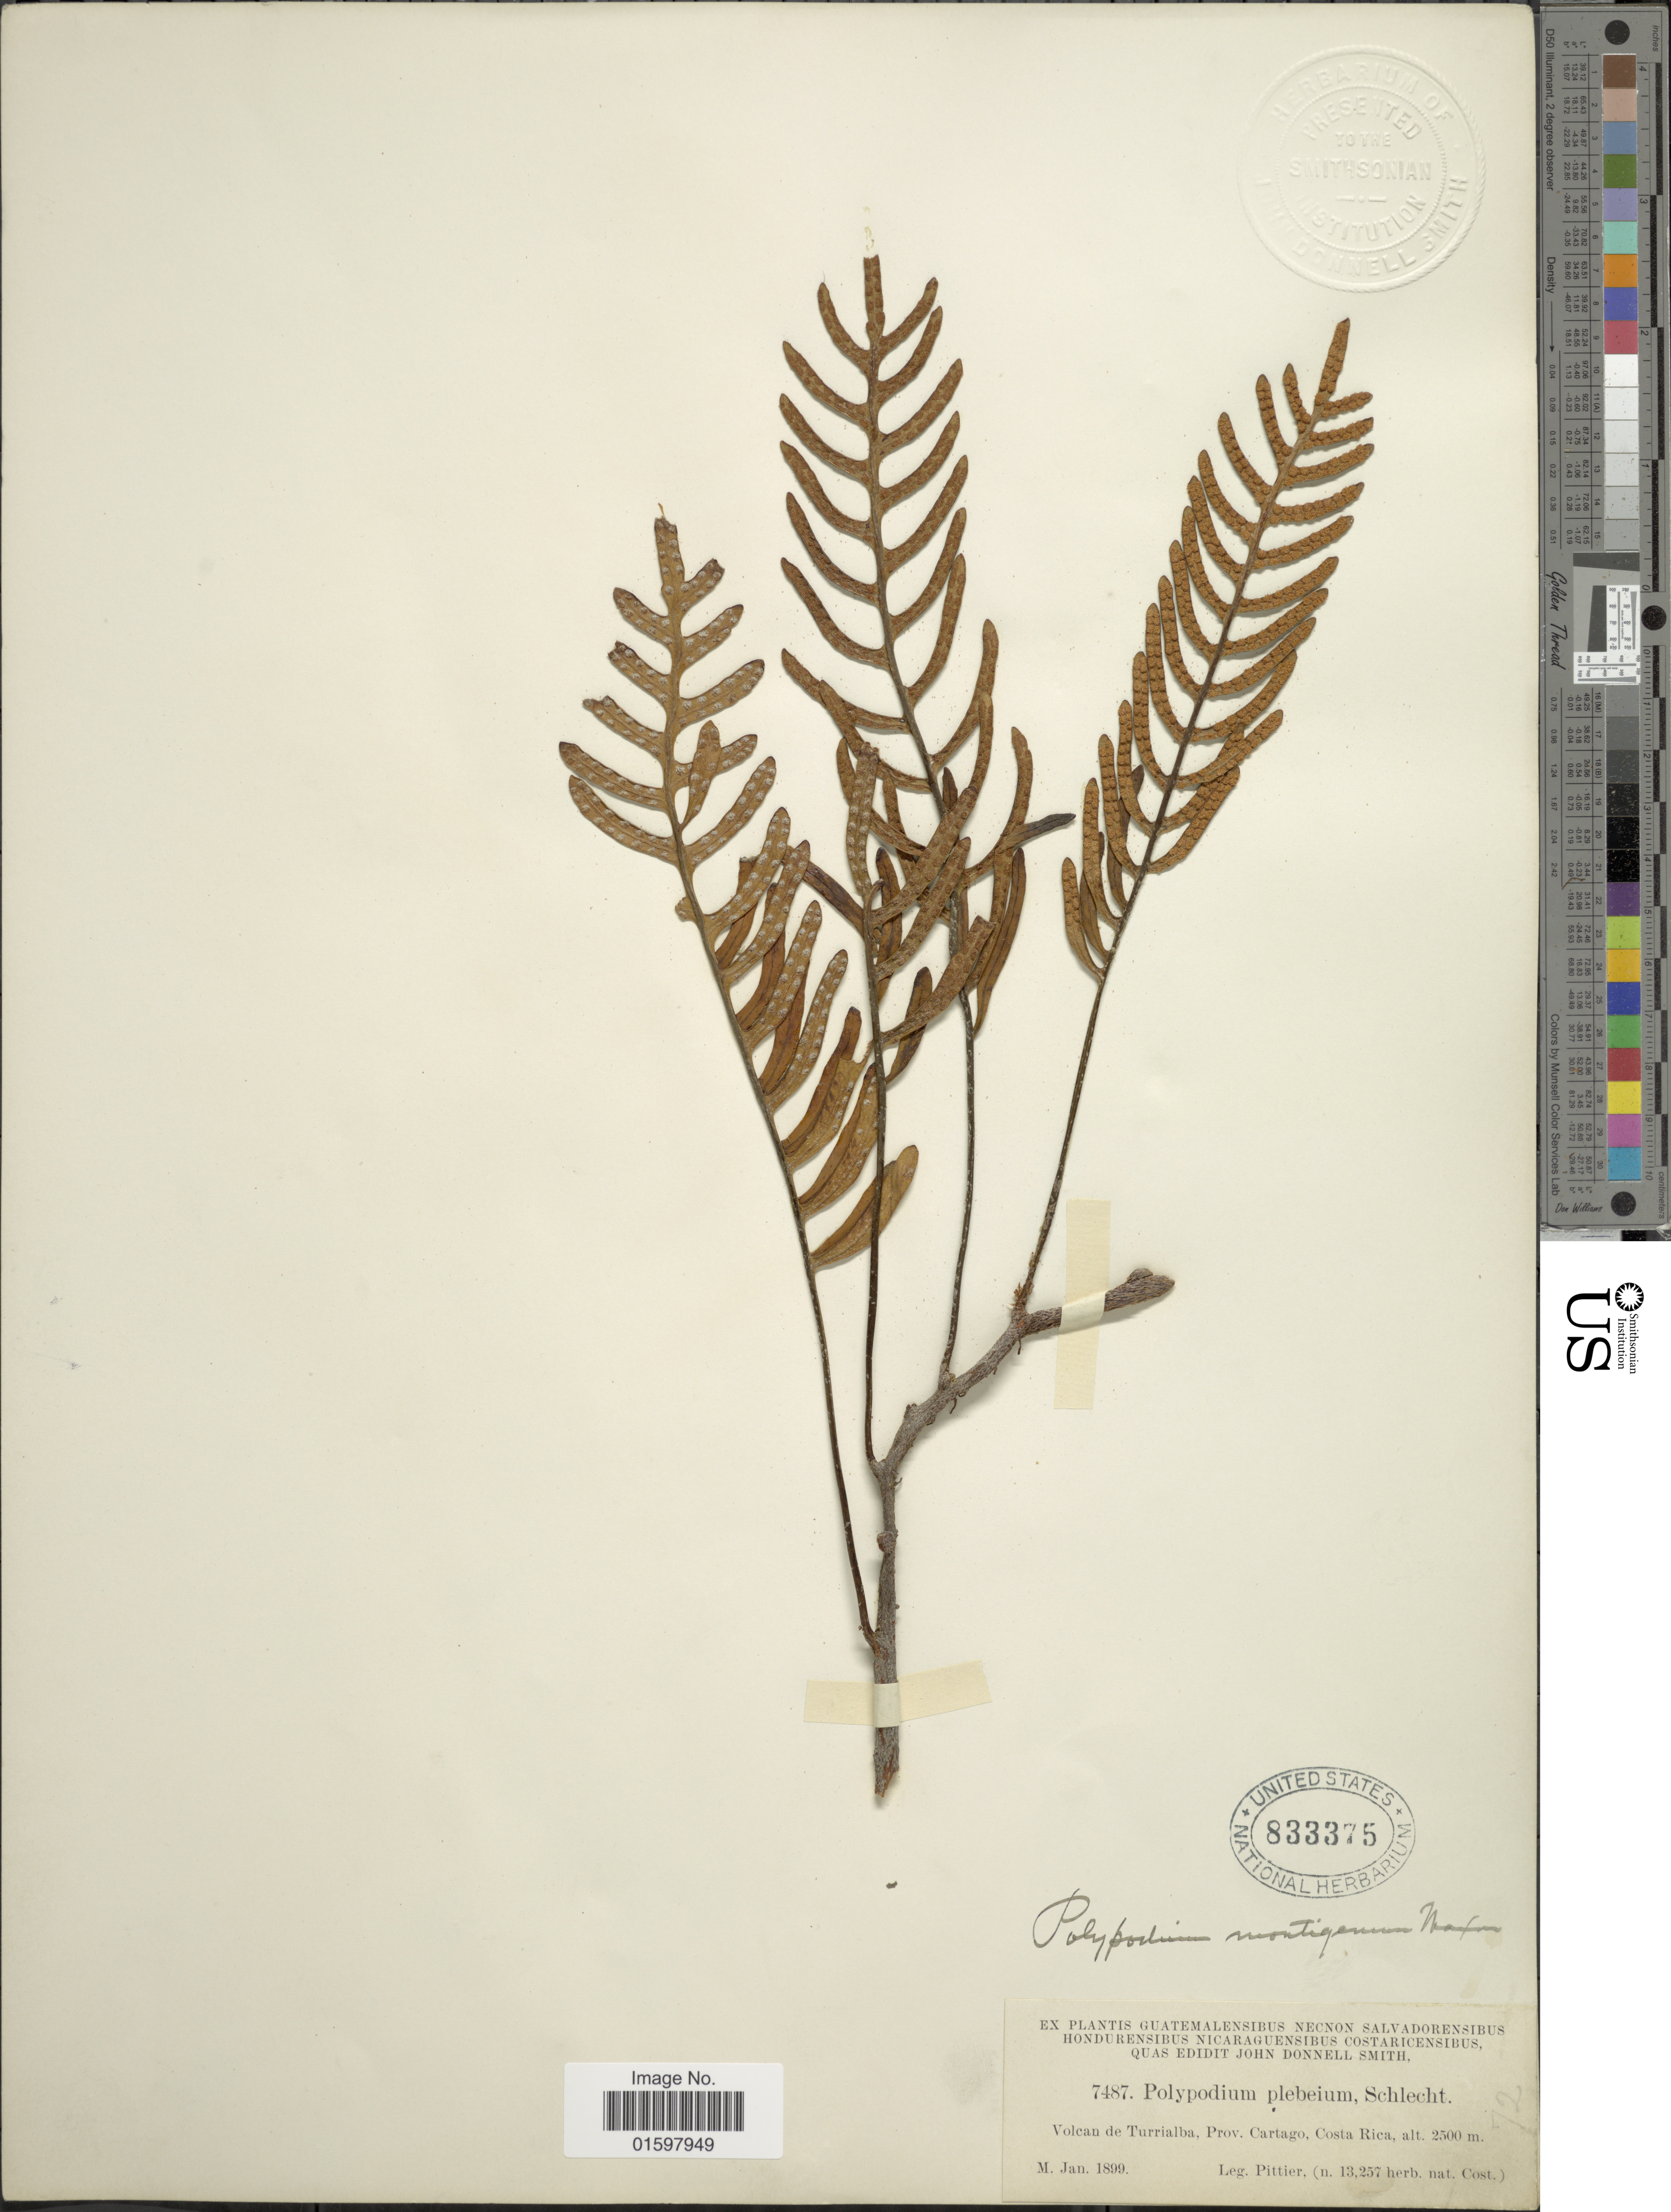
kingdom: Plantae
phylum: Tracheophyta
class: Polypodiopsida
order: Polypodiales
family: Polypodiaceae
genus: Pleopeltis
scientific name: Pleopeltis montigena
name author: (Maxon) A.R. Sm. & Tejero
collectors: Pittier, --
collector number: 7487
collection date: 1899-01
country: Costa Rica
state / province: Cartago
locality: Volcan de Turrialba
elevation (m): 2500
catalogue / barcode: US 833375